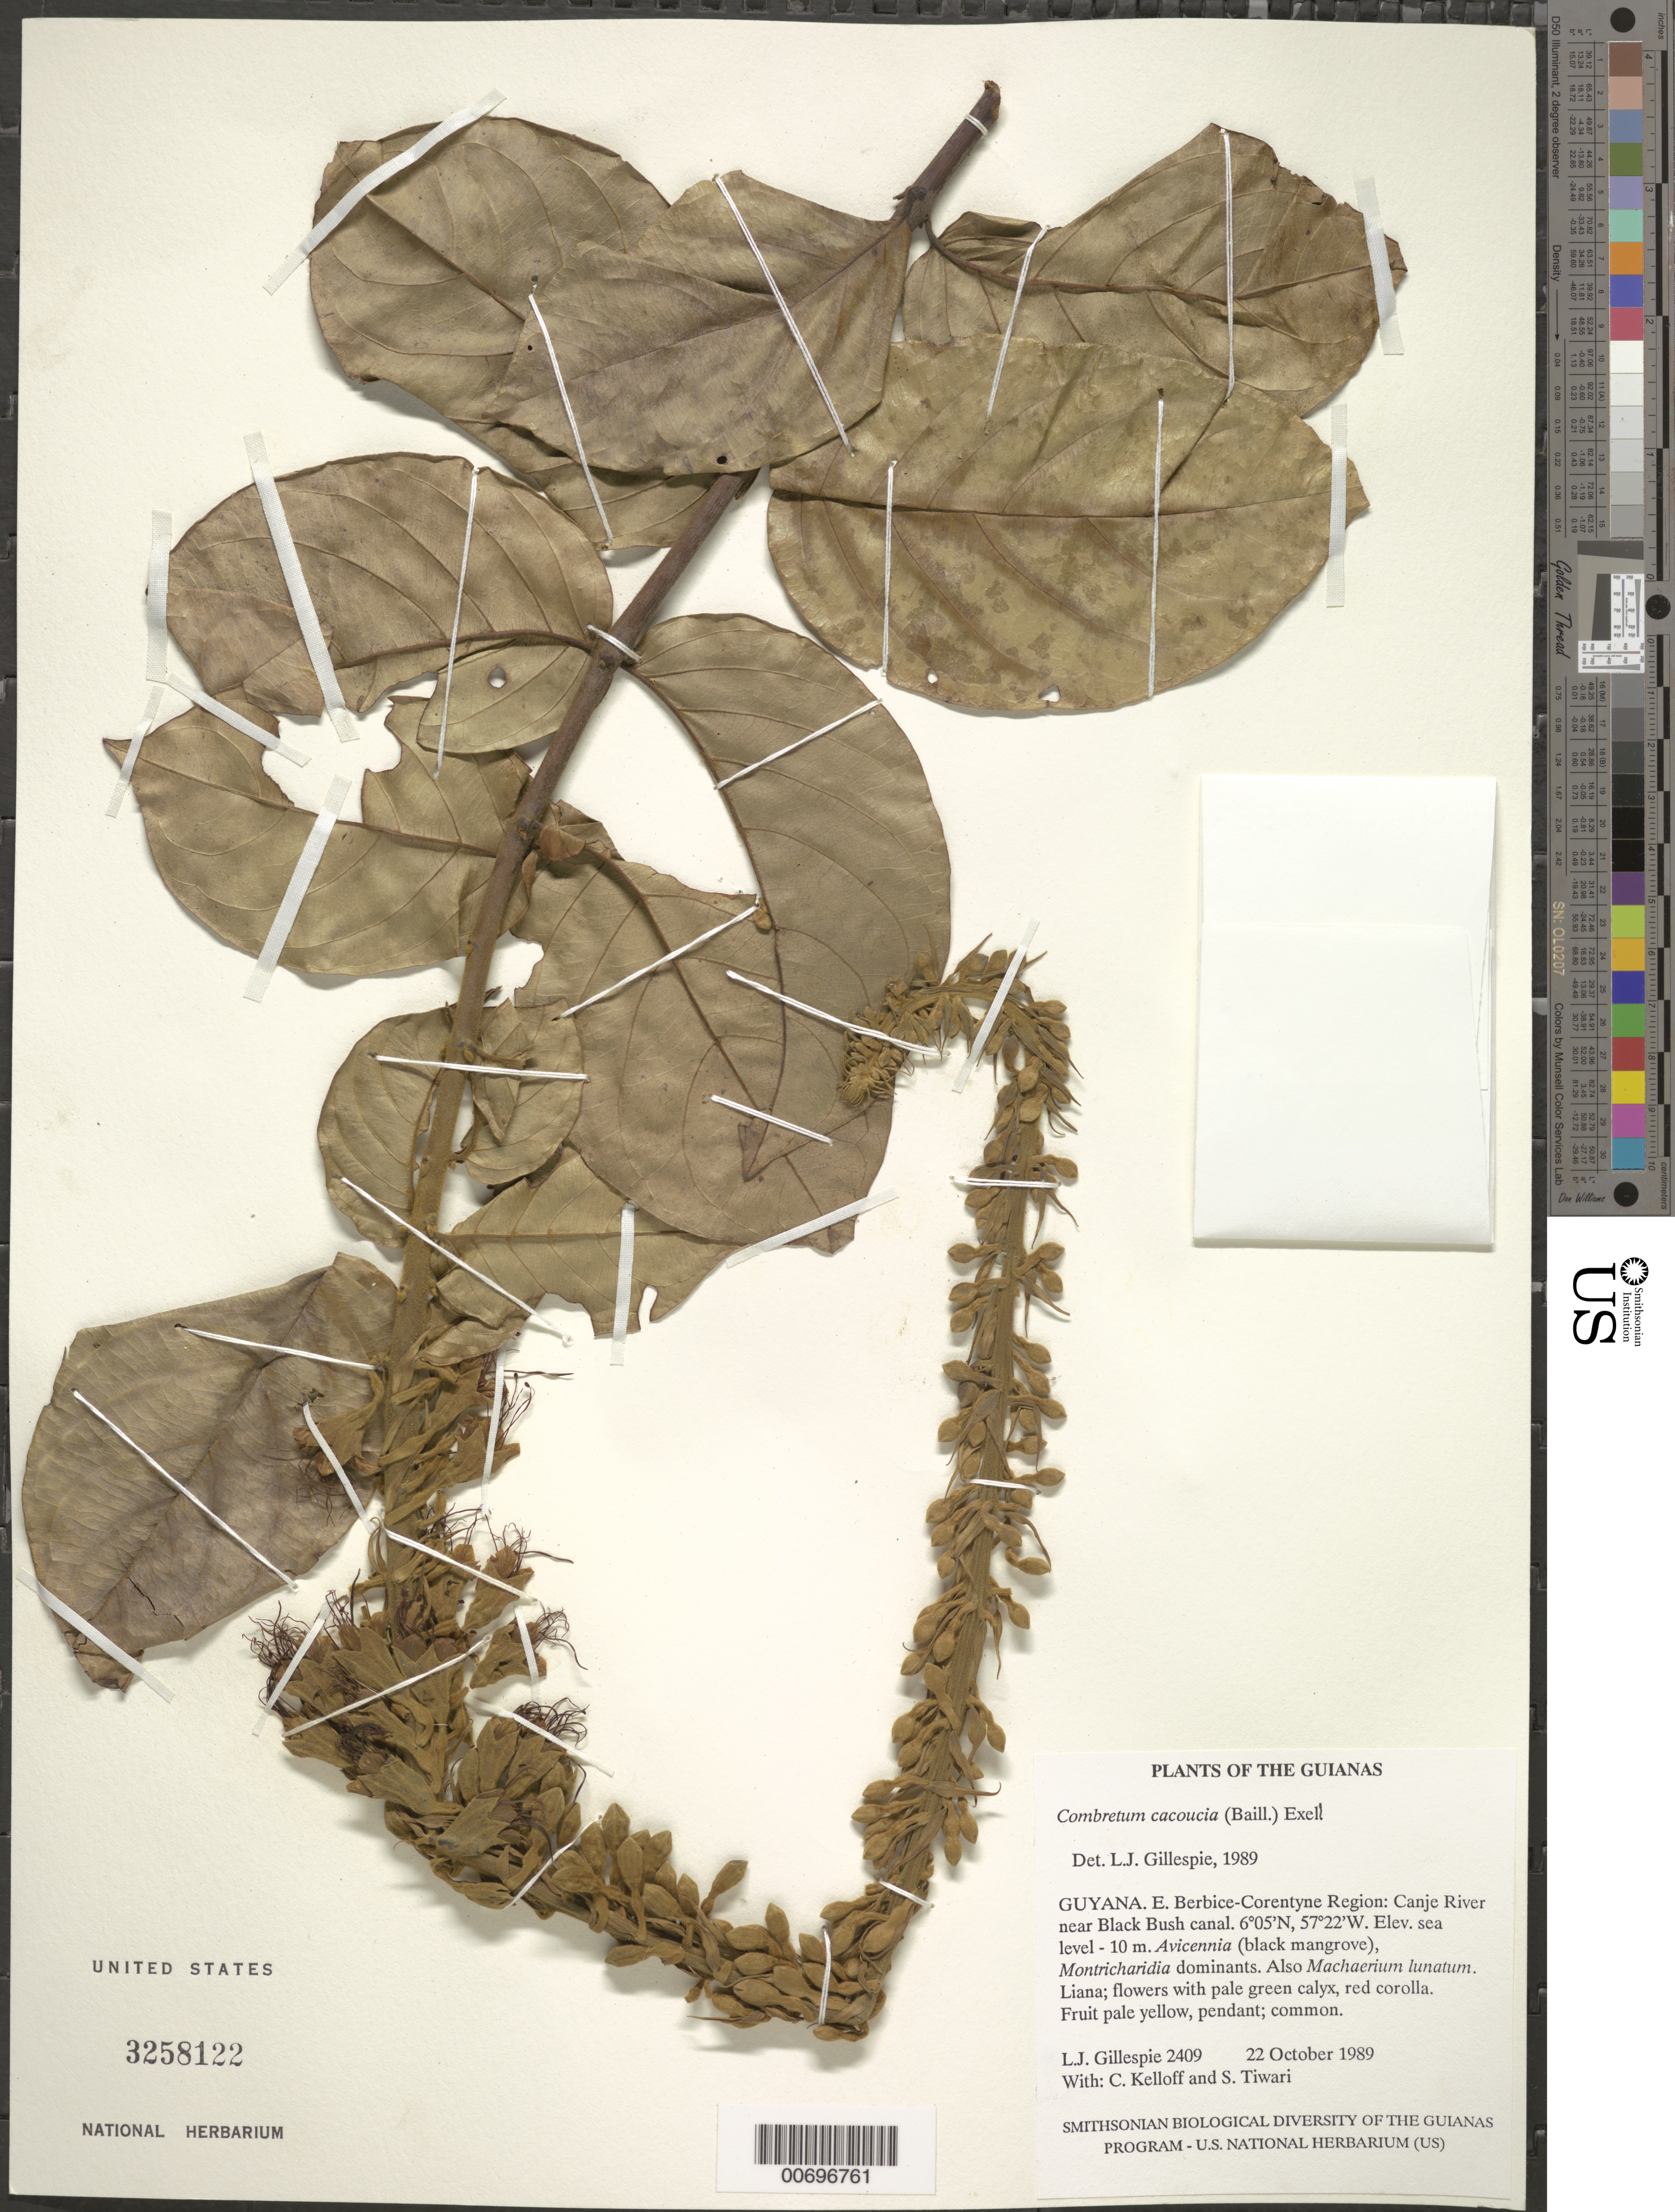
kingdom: Plantae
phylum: Tracheophyta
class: Magnoliopsida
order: Myrtales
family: Combretaceae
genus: Combretum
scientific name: Combretum cacoucia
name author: Exell ex Sandwith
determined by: Gillespie, L. J.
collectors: L. J. Gillespie, C. L. Kelloff & S. Tiwari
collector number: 2409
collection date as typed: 27 October 1989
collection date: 1989-10-27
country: Guyana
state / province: E. Berbice-Corentyne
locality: Canje River near Black Bush canal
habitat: Avicennia (black mangrove), Montrichardia dominants. Also Machaerium lunatum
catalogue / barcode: US 3258122